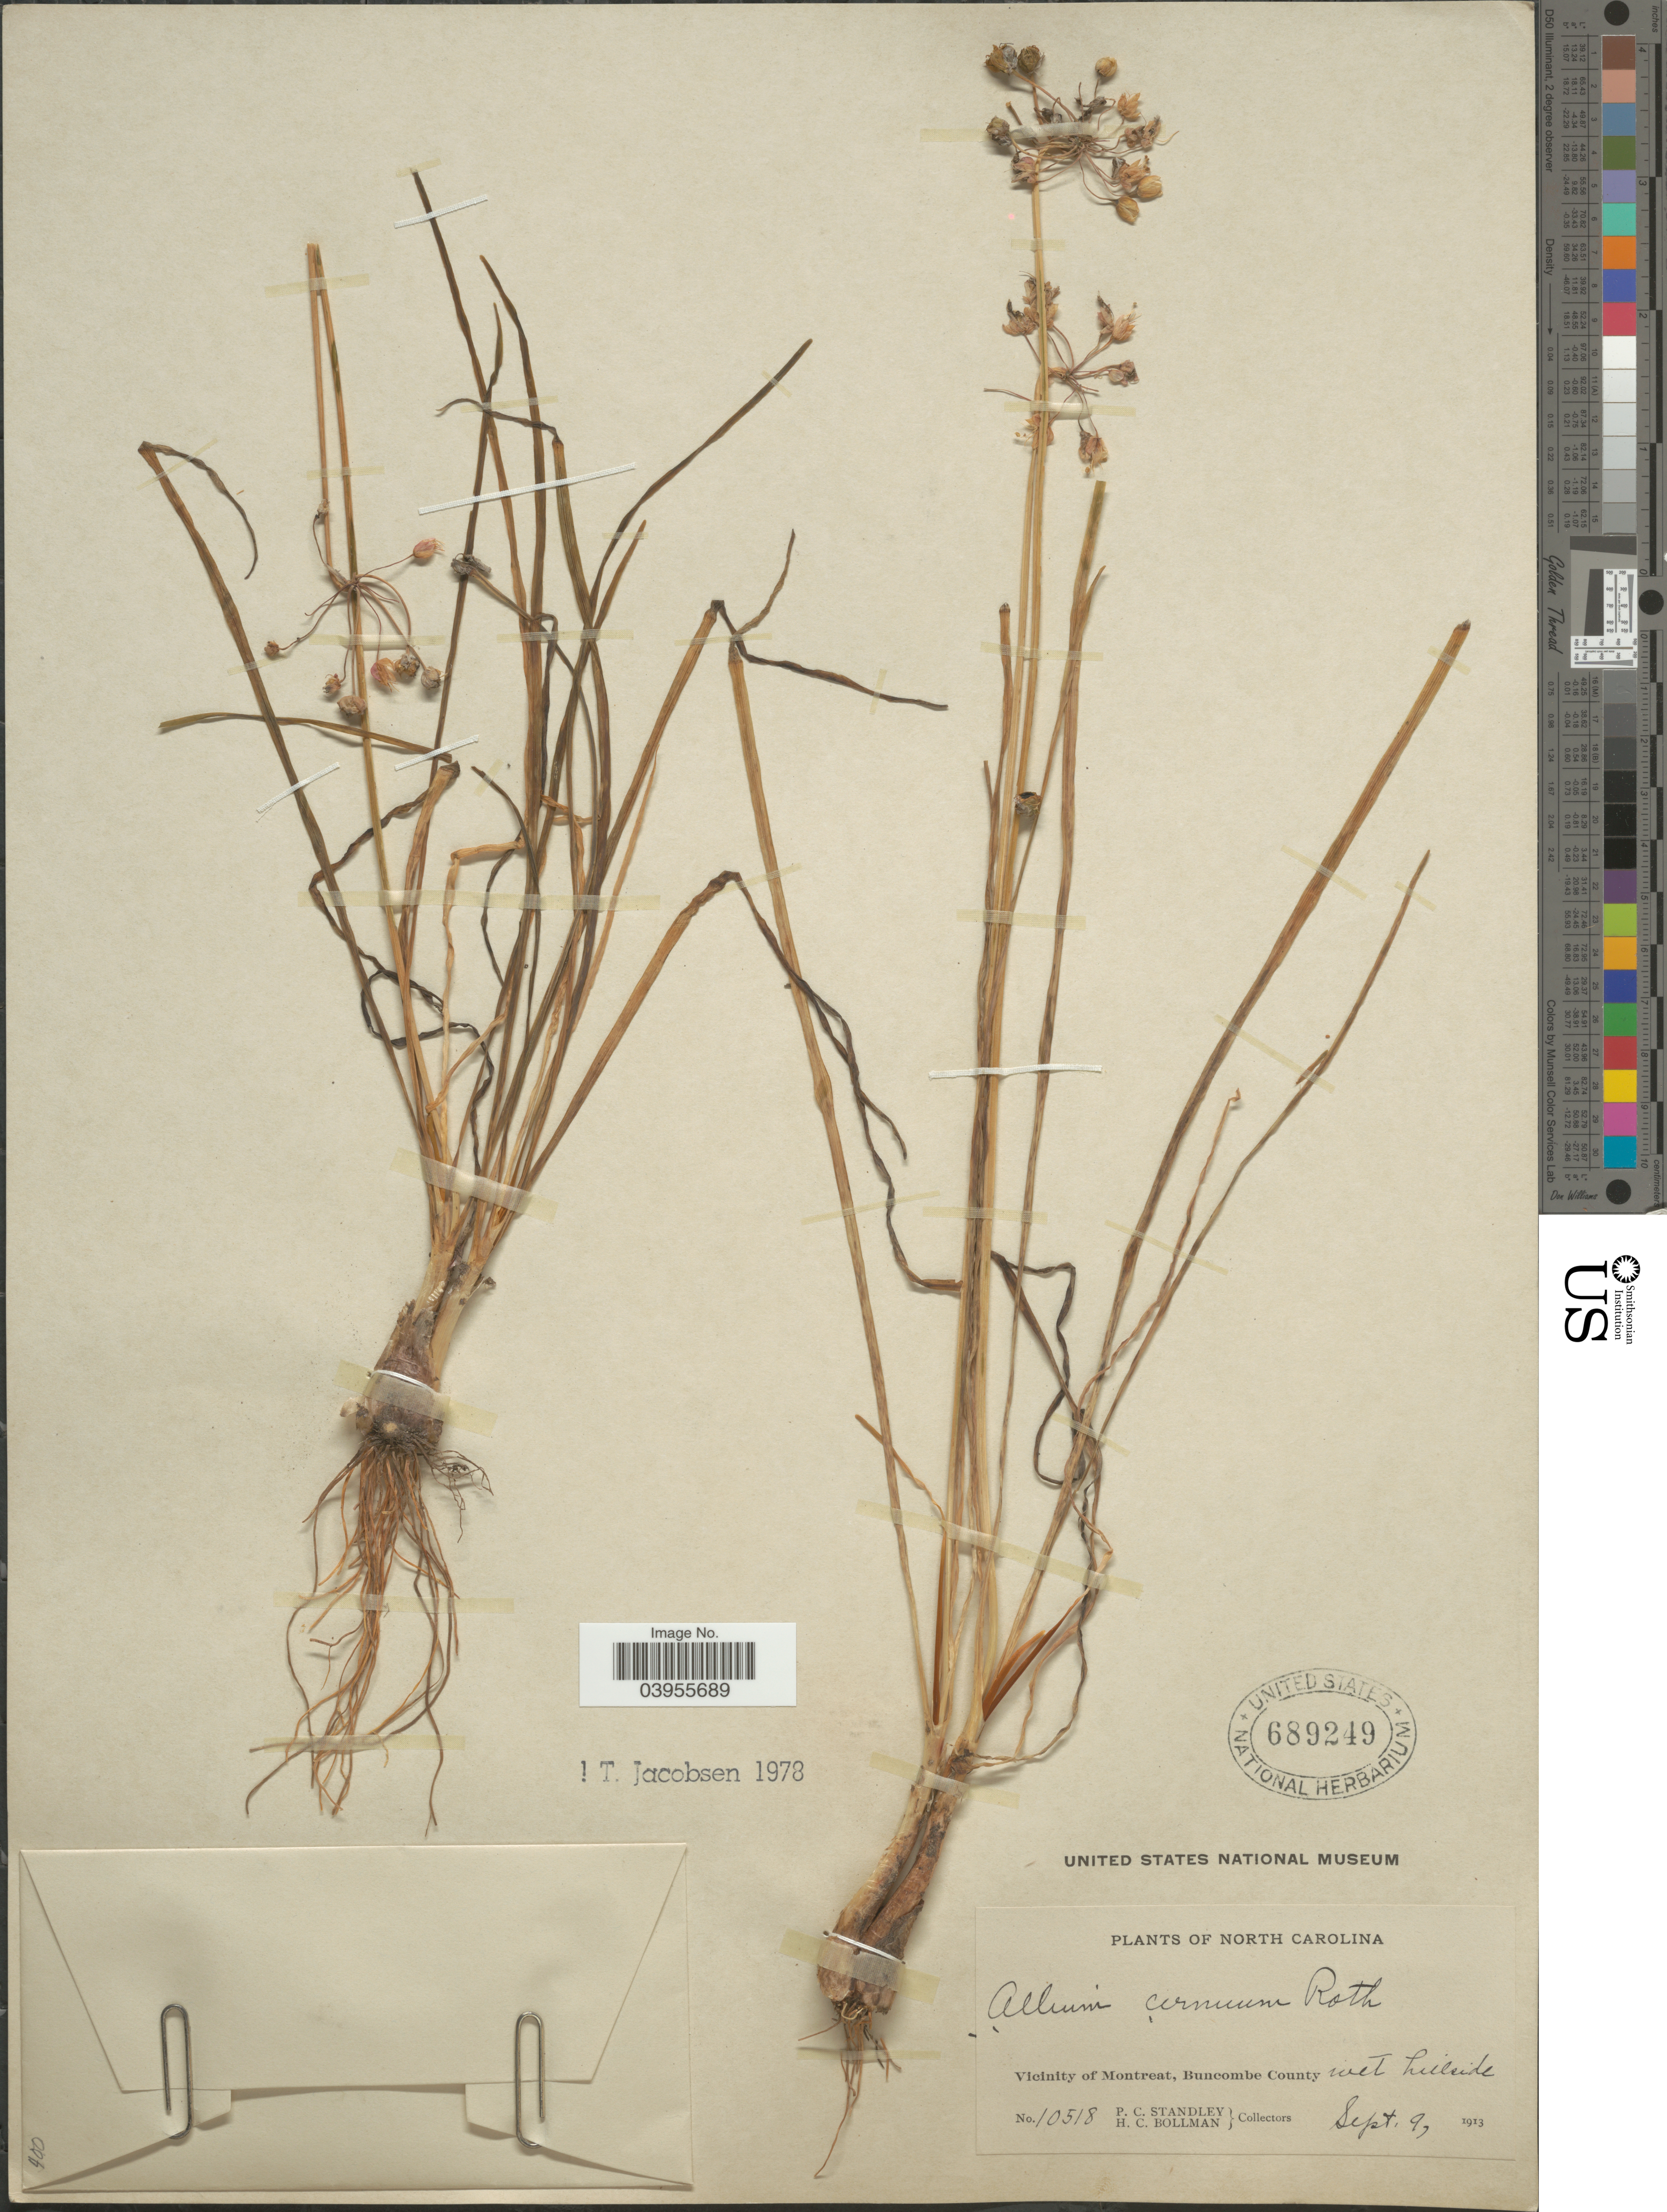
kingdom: Plantae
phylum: Tracheophyta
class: Liliopsida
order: Asparagales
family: Amaryllidaceae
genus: Allium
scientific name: Allium cernuum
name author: Roth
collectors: P. C. Standley & H. C. Bollman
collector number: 10518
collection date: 1913-09-09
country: United States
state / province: North Carolina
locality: Vicinity of Montreat, Buncombe County.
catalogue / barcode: US 689249